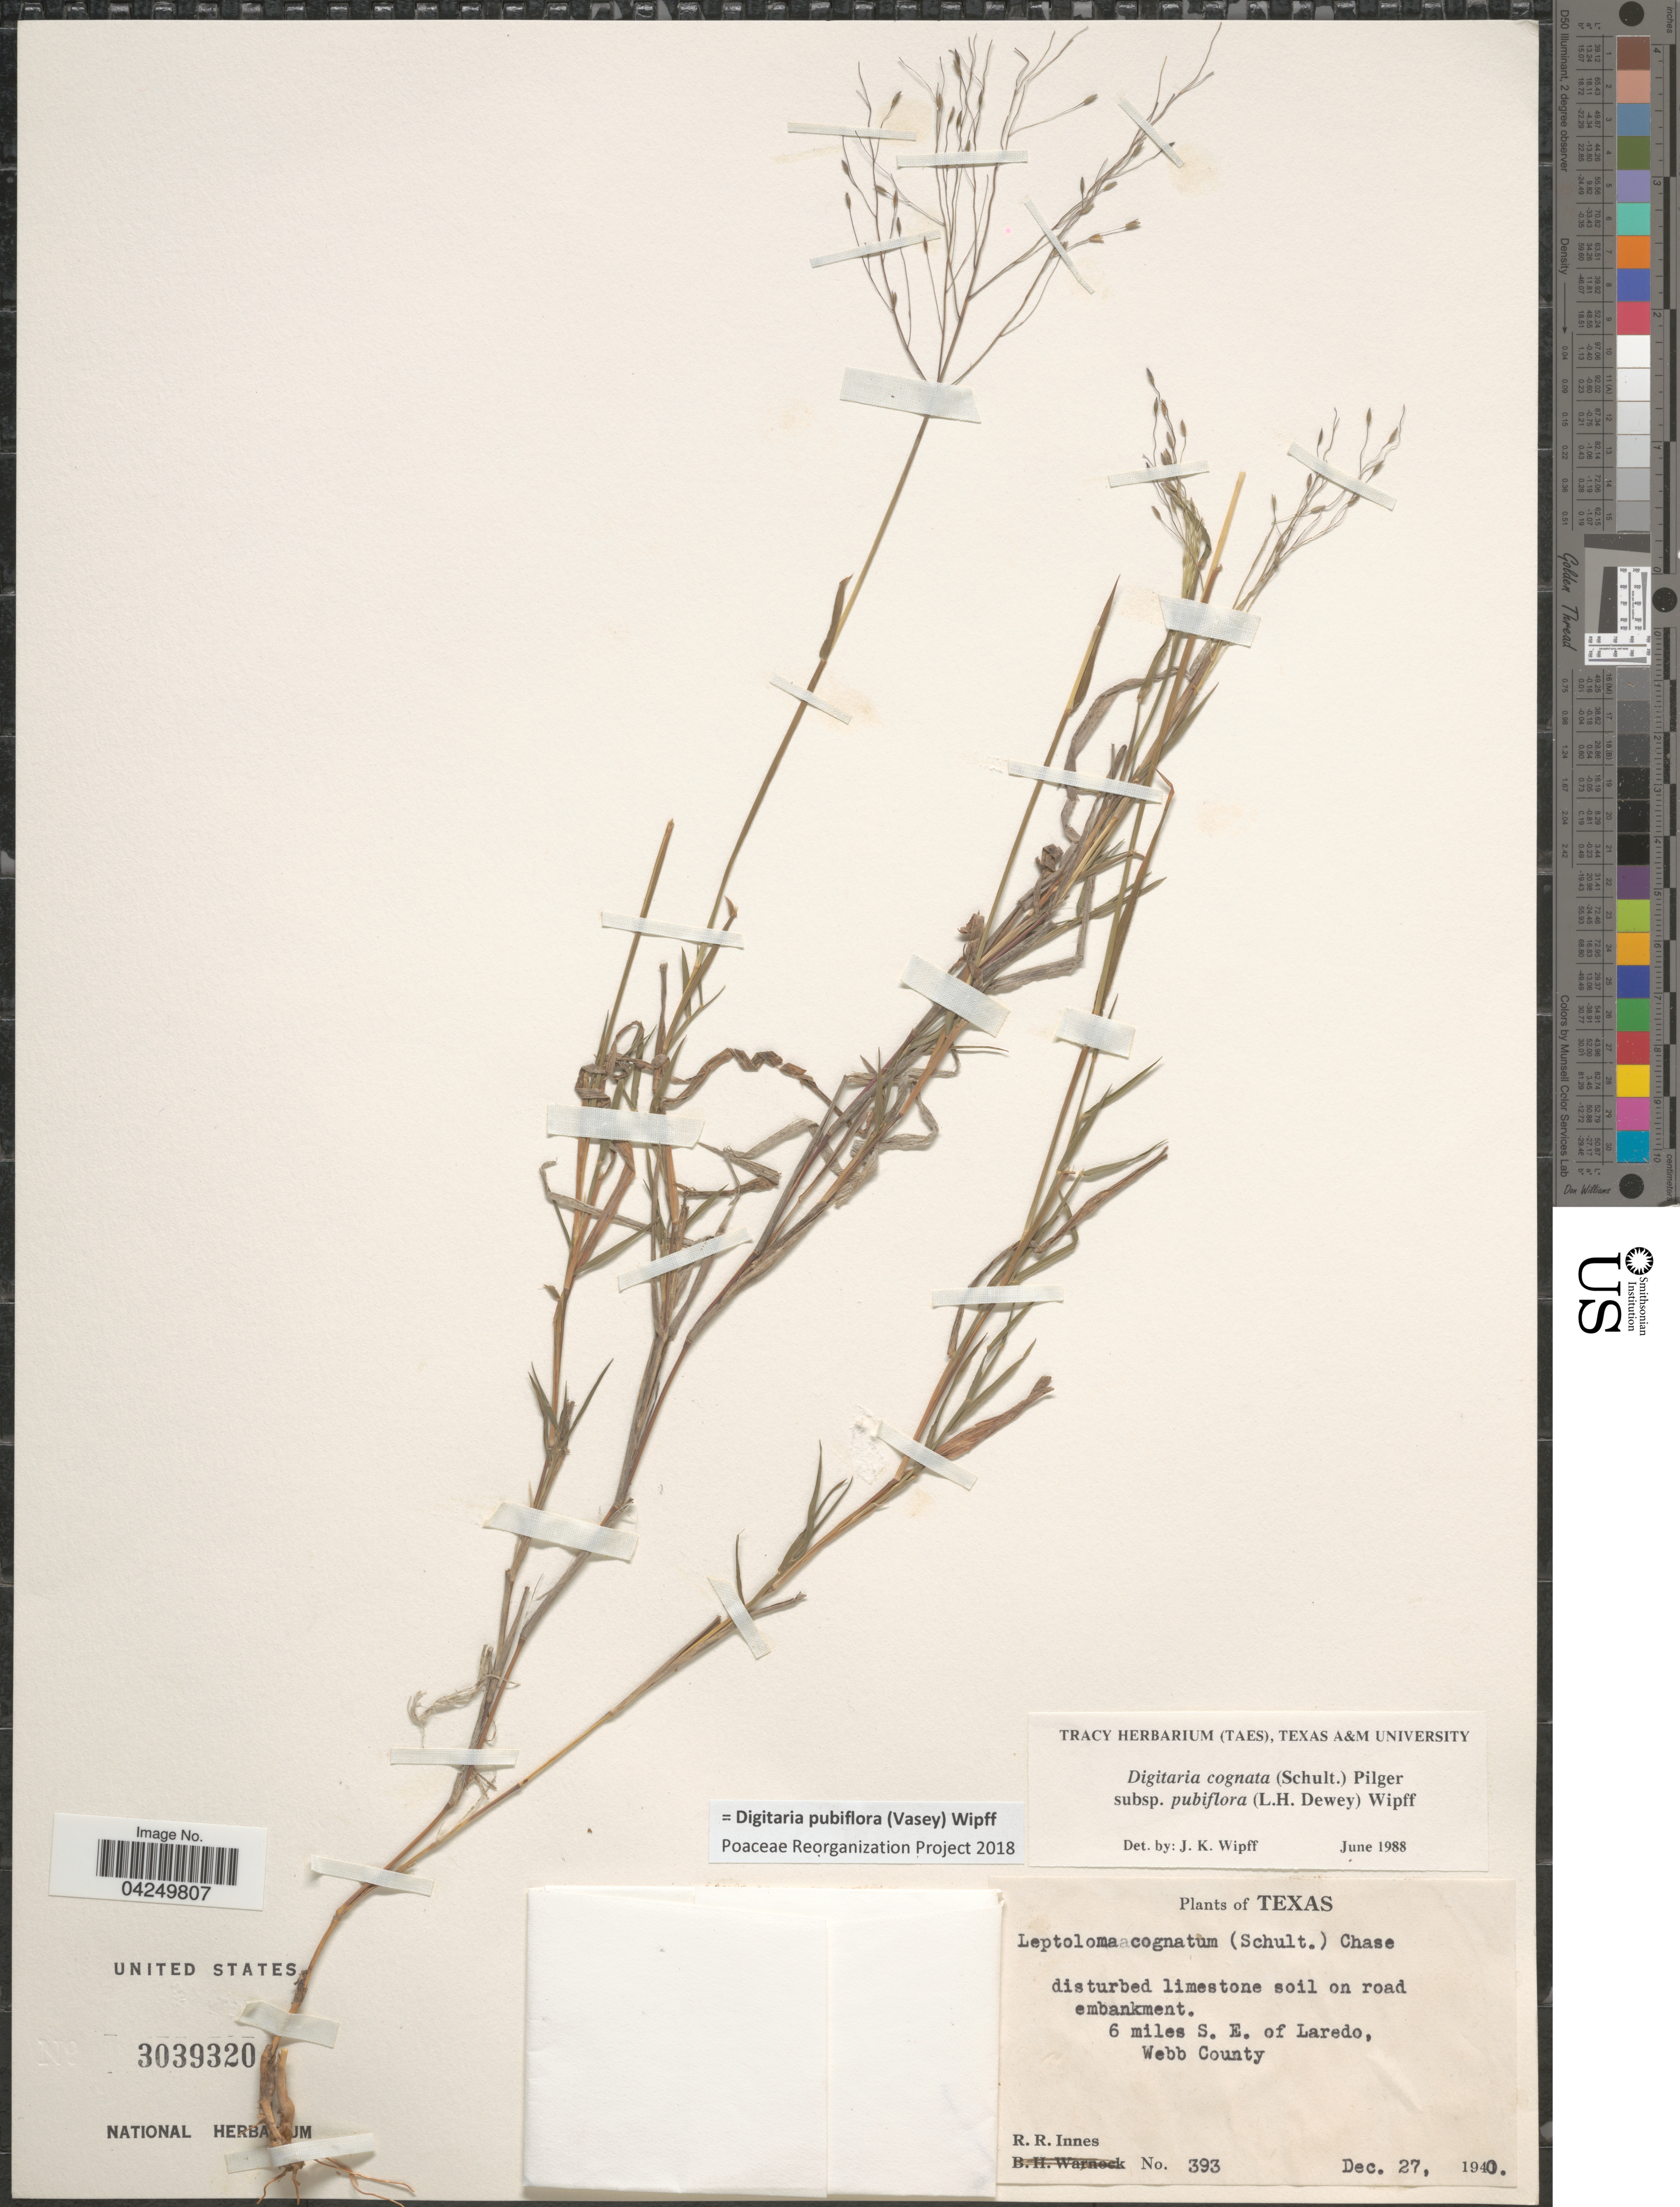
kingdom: Plantae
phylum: Tracheophyta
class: Liliopsida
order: Poales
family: Poaceae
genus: Digitaria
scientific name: Digitaria pubiflora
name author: (Vasey) Wipff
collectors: R. Rose-Innes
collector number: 393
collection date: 1940-12-27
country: United States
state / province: Texas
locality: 6 miles S. E. of Laredo, Webb County.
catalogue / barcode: US 3039320